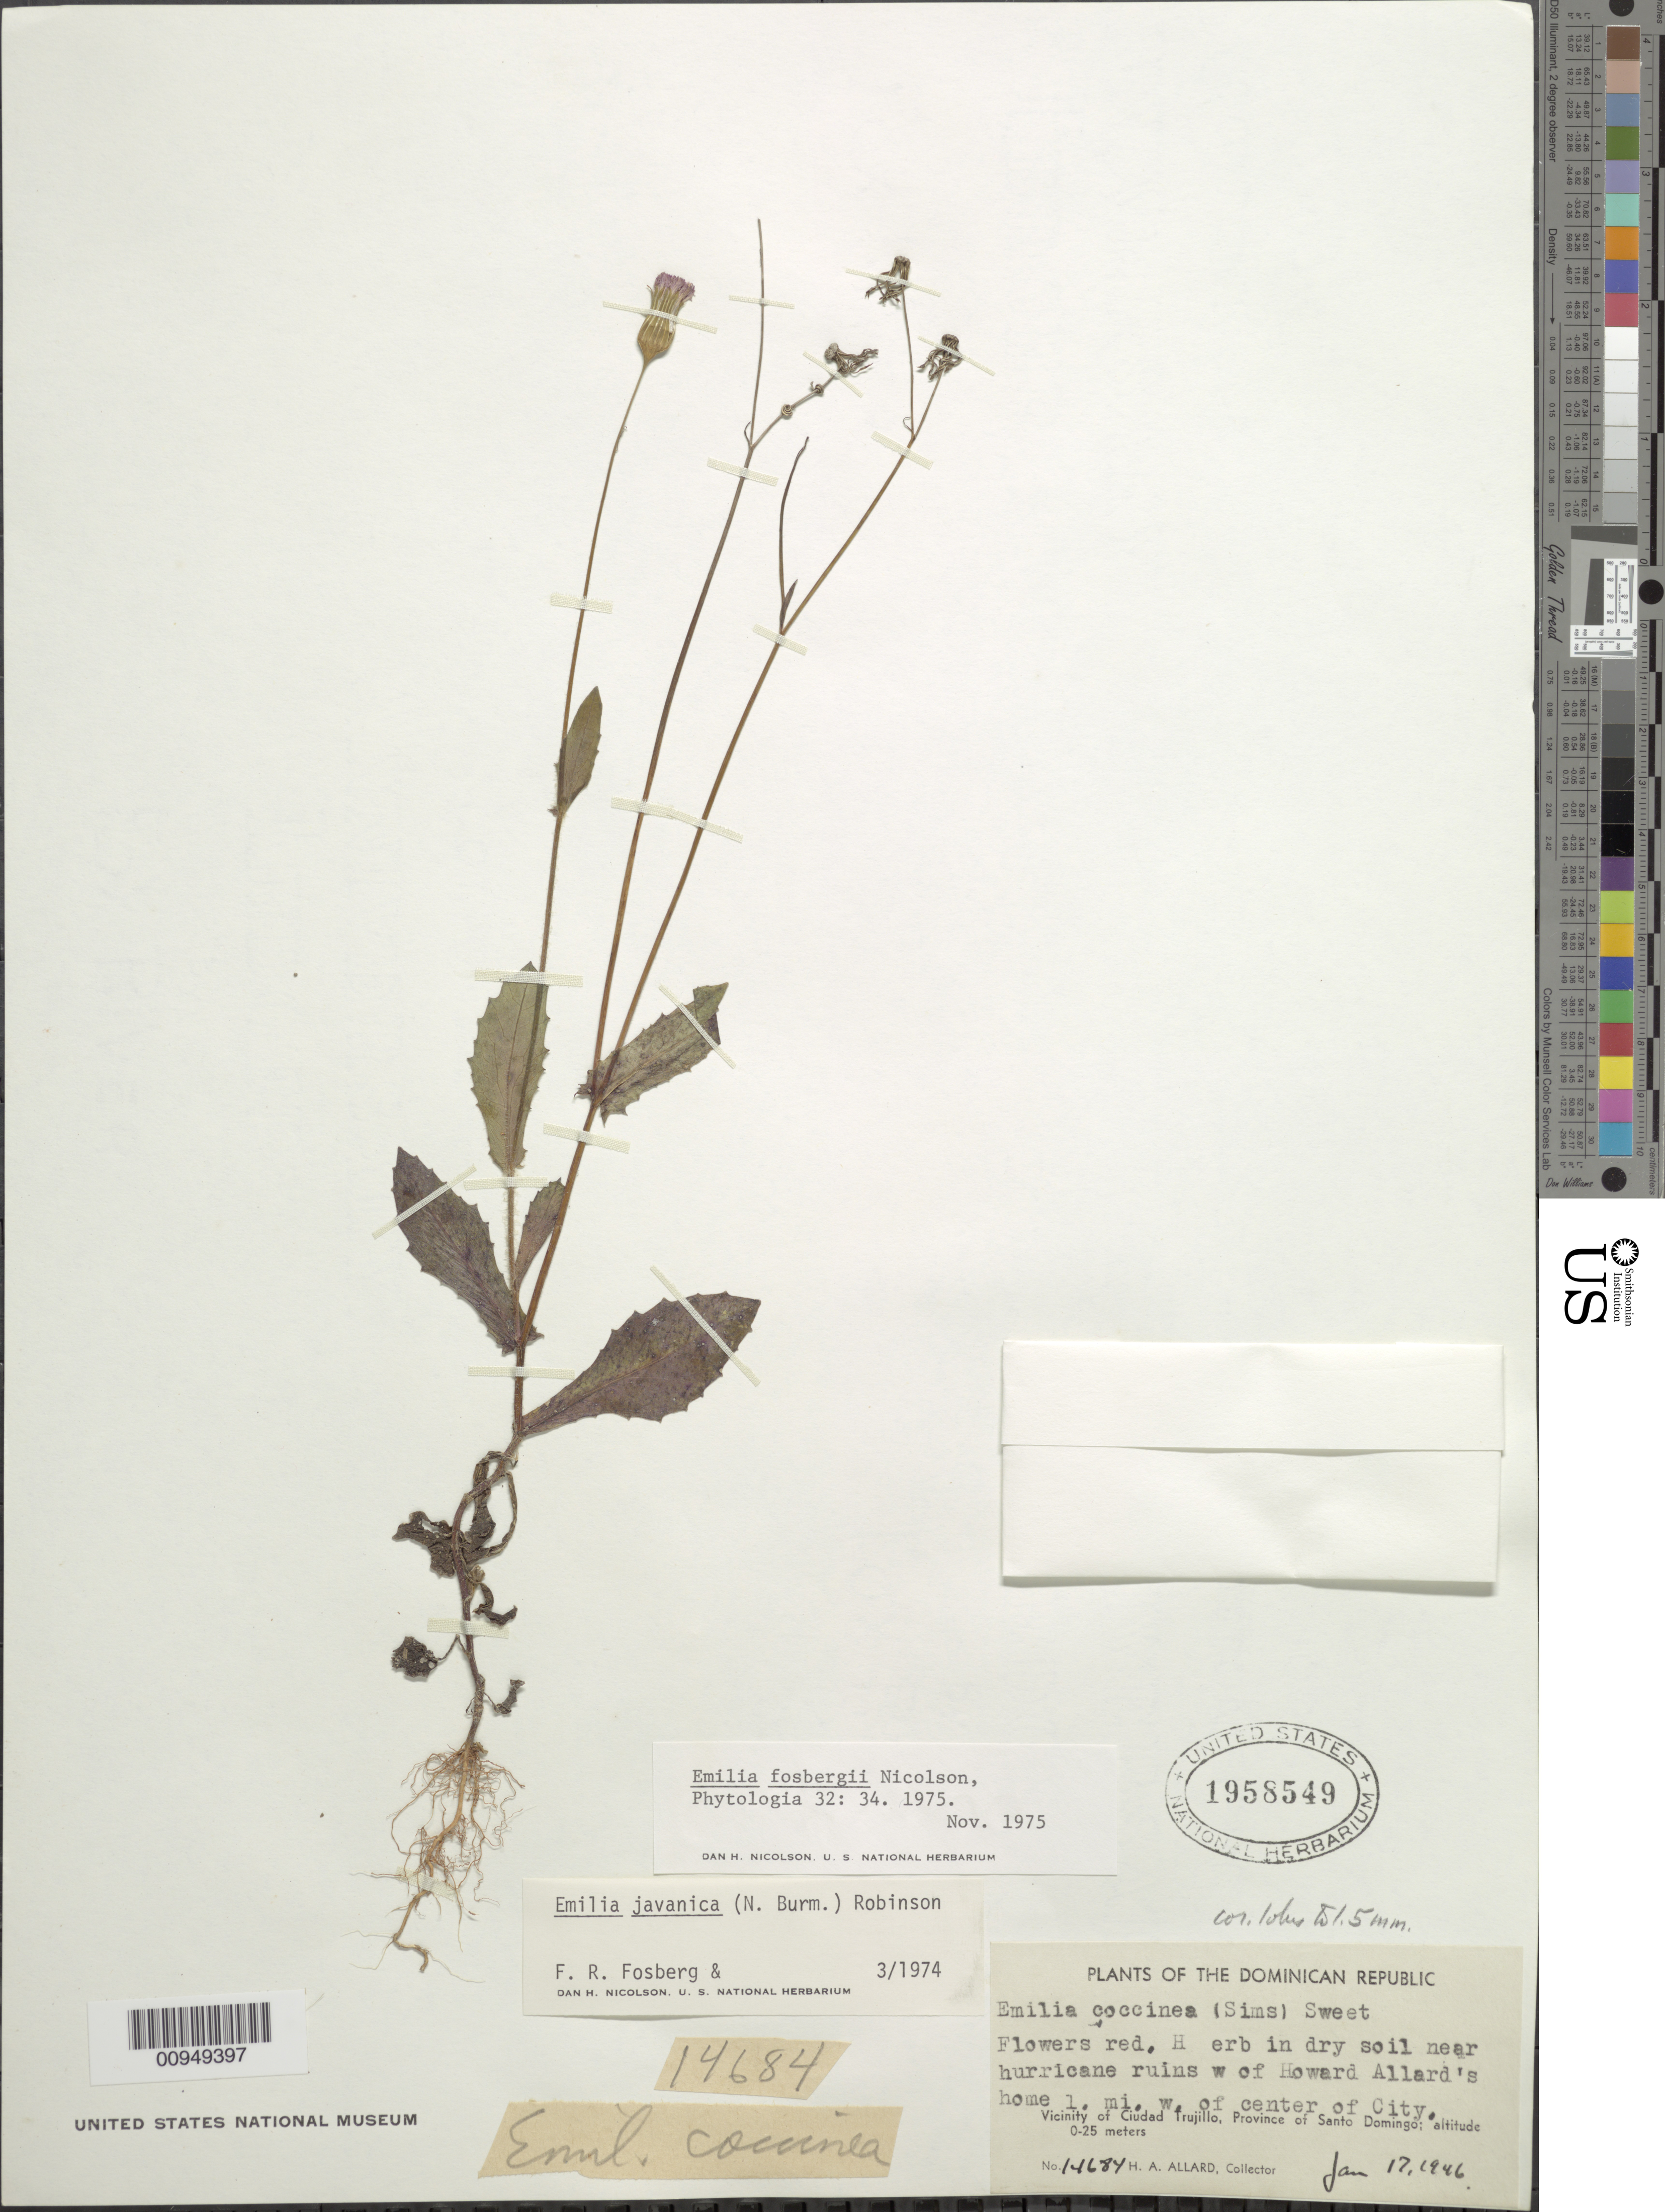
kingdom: Plantae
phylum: Tracheophyta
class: Magnoliopsida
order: Asterales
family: Asteraceae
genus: Emilia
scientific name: Emilia fosbergii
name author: Nicolson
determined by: Nicolson, Dan H.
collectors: H. A. Allard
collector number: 14684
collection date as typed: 17 Jan 1946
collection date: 1946-01-17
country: Dominican Republic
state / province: Santo Domingo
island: Hispaniola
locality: Vicinity of Ciudad Trujillo, near hurricane ruins W of Howard Allard's home, 1 mi W of center of city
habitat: In dry soil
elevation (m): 0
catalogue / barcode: US 1958549